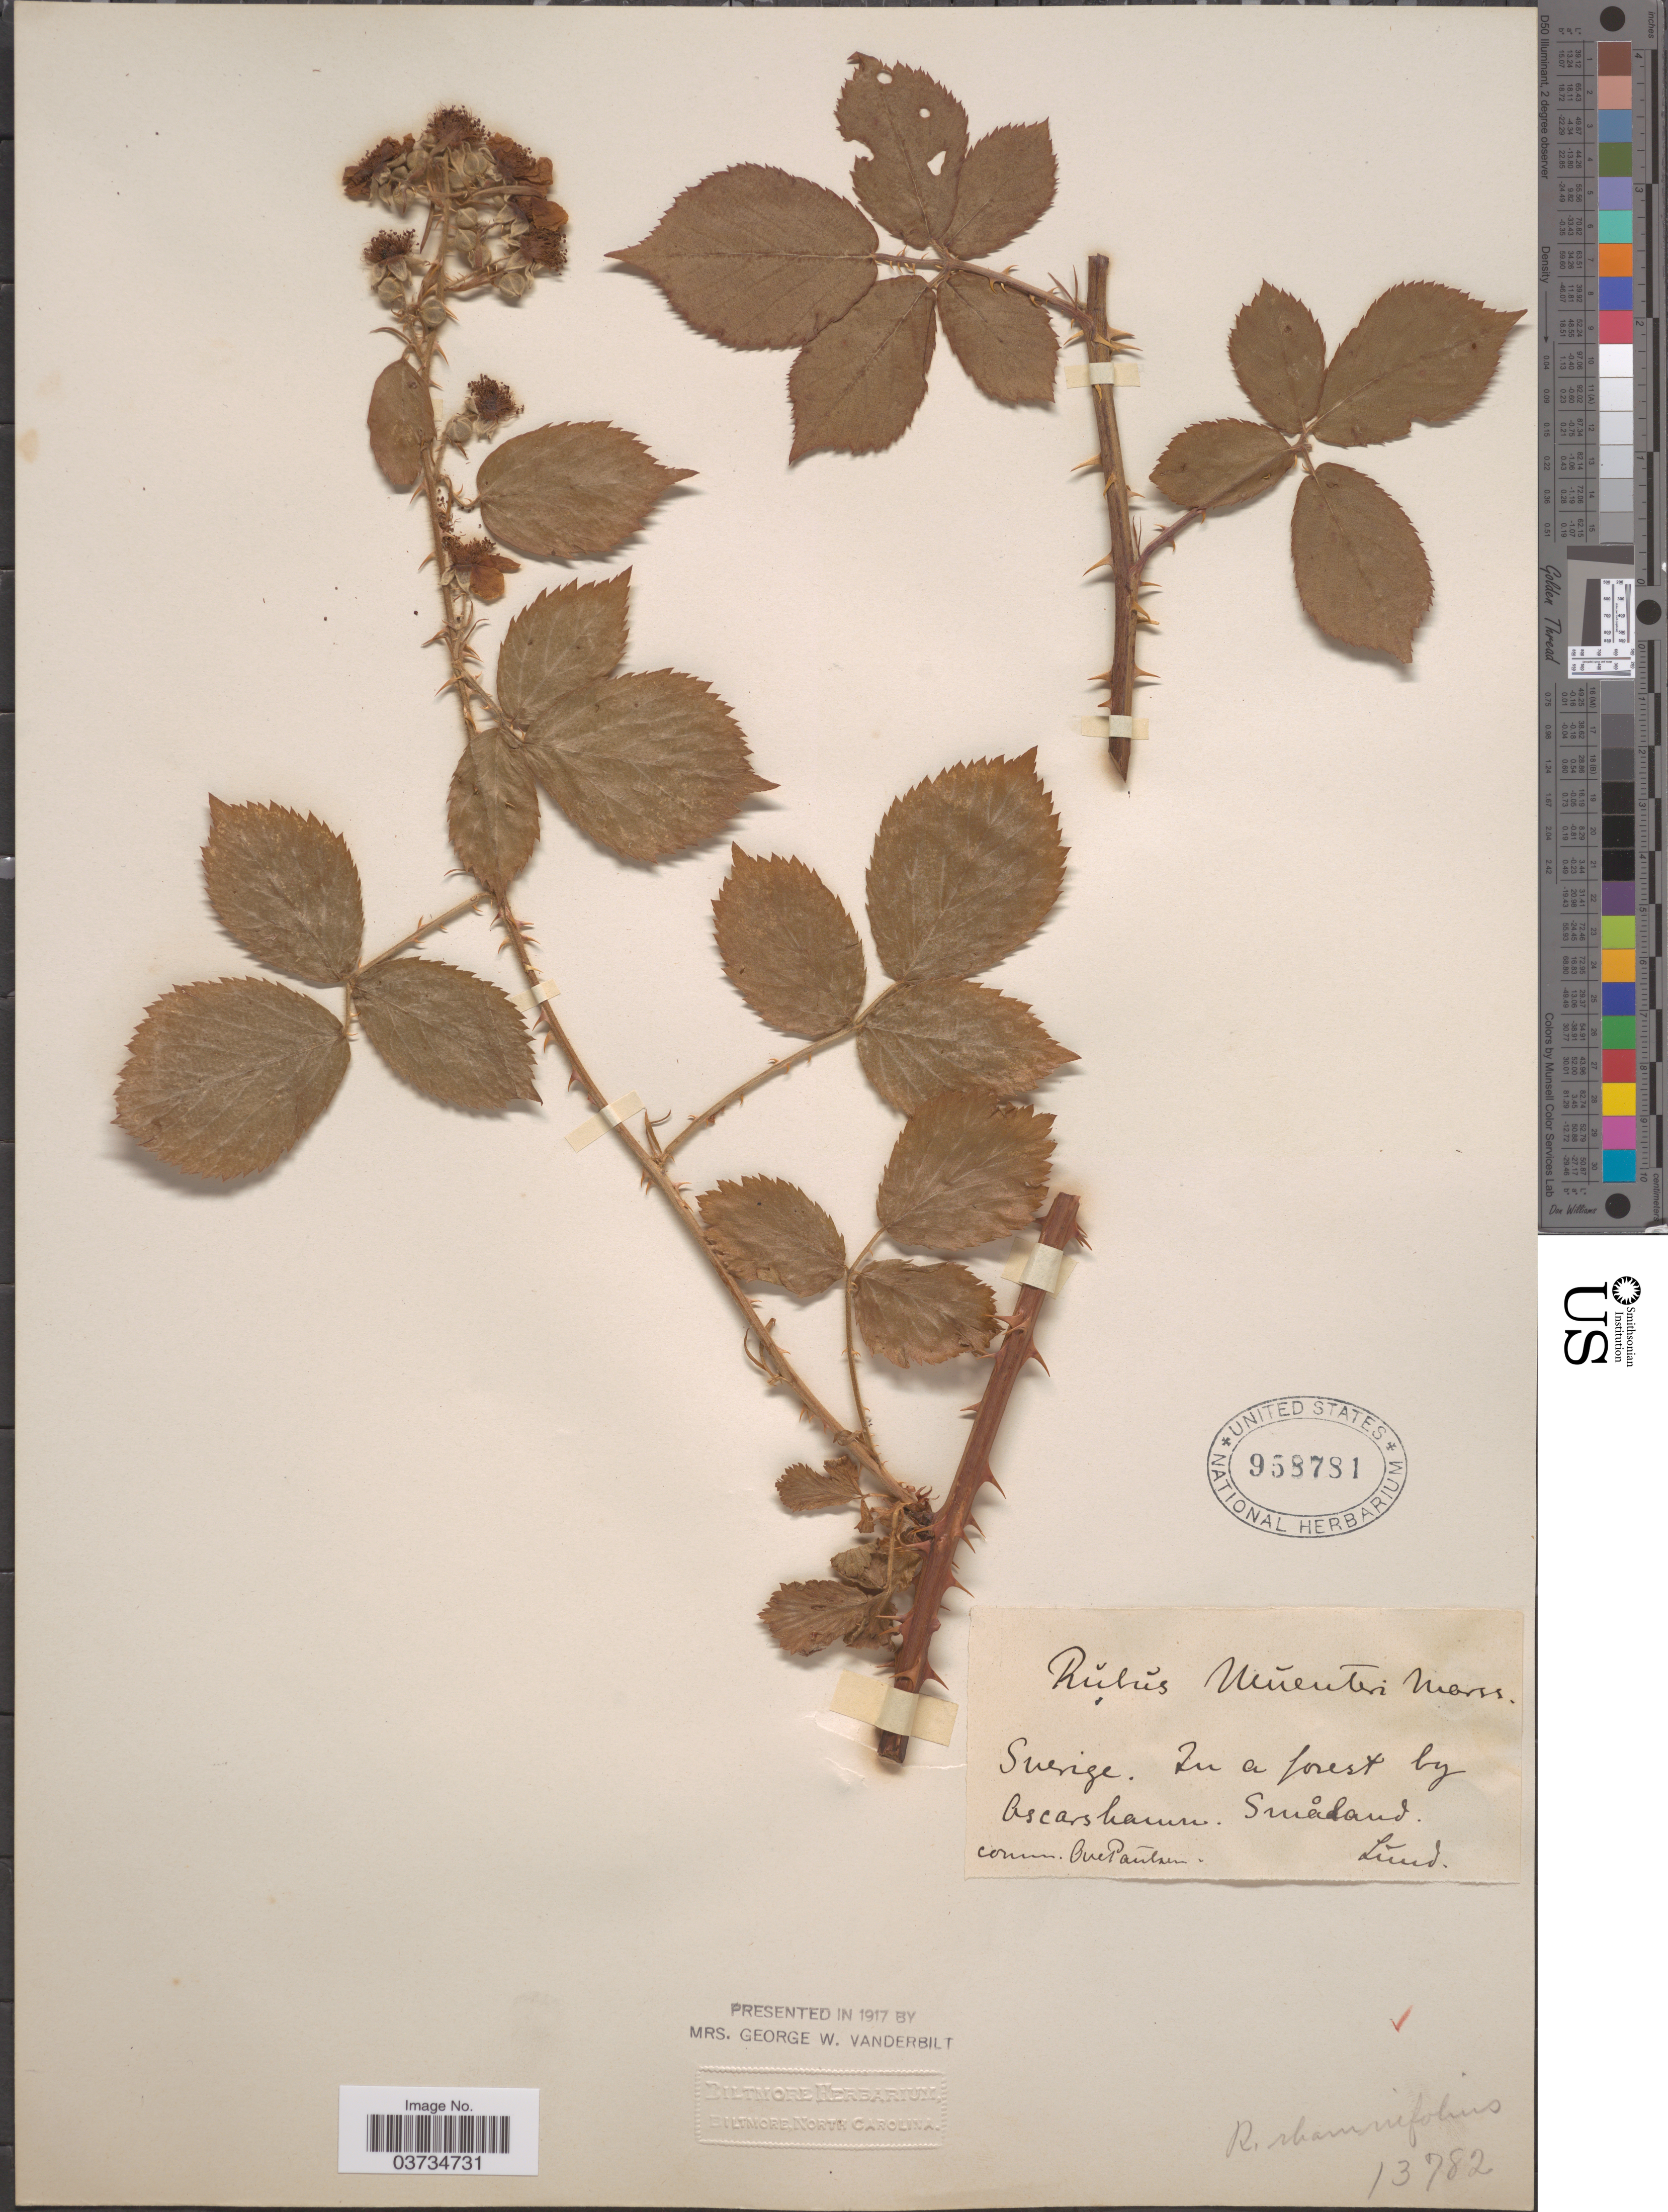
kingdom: Plantae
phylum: Tracheophyta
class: Magnoliopsida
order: Rosales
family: Rosaceae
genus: Rubus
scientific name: Rubus muenteri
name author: T. Marsson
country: Sweden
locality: Sverige. In a forest by Oscarshamn. Småland.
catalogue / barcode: US 958781